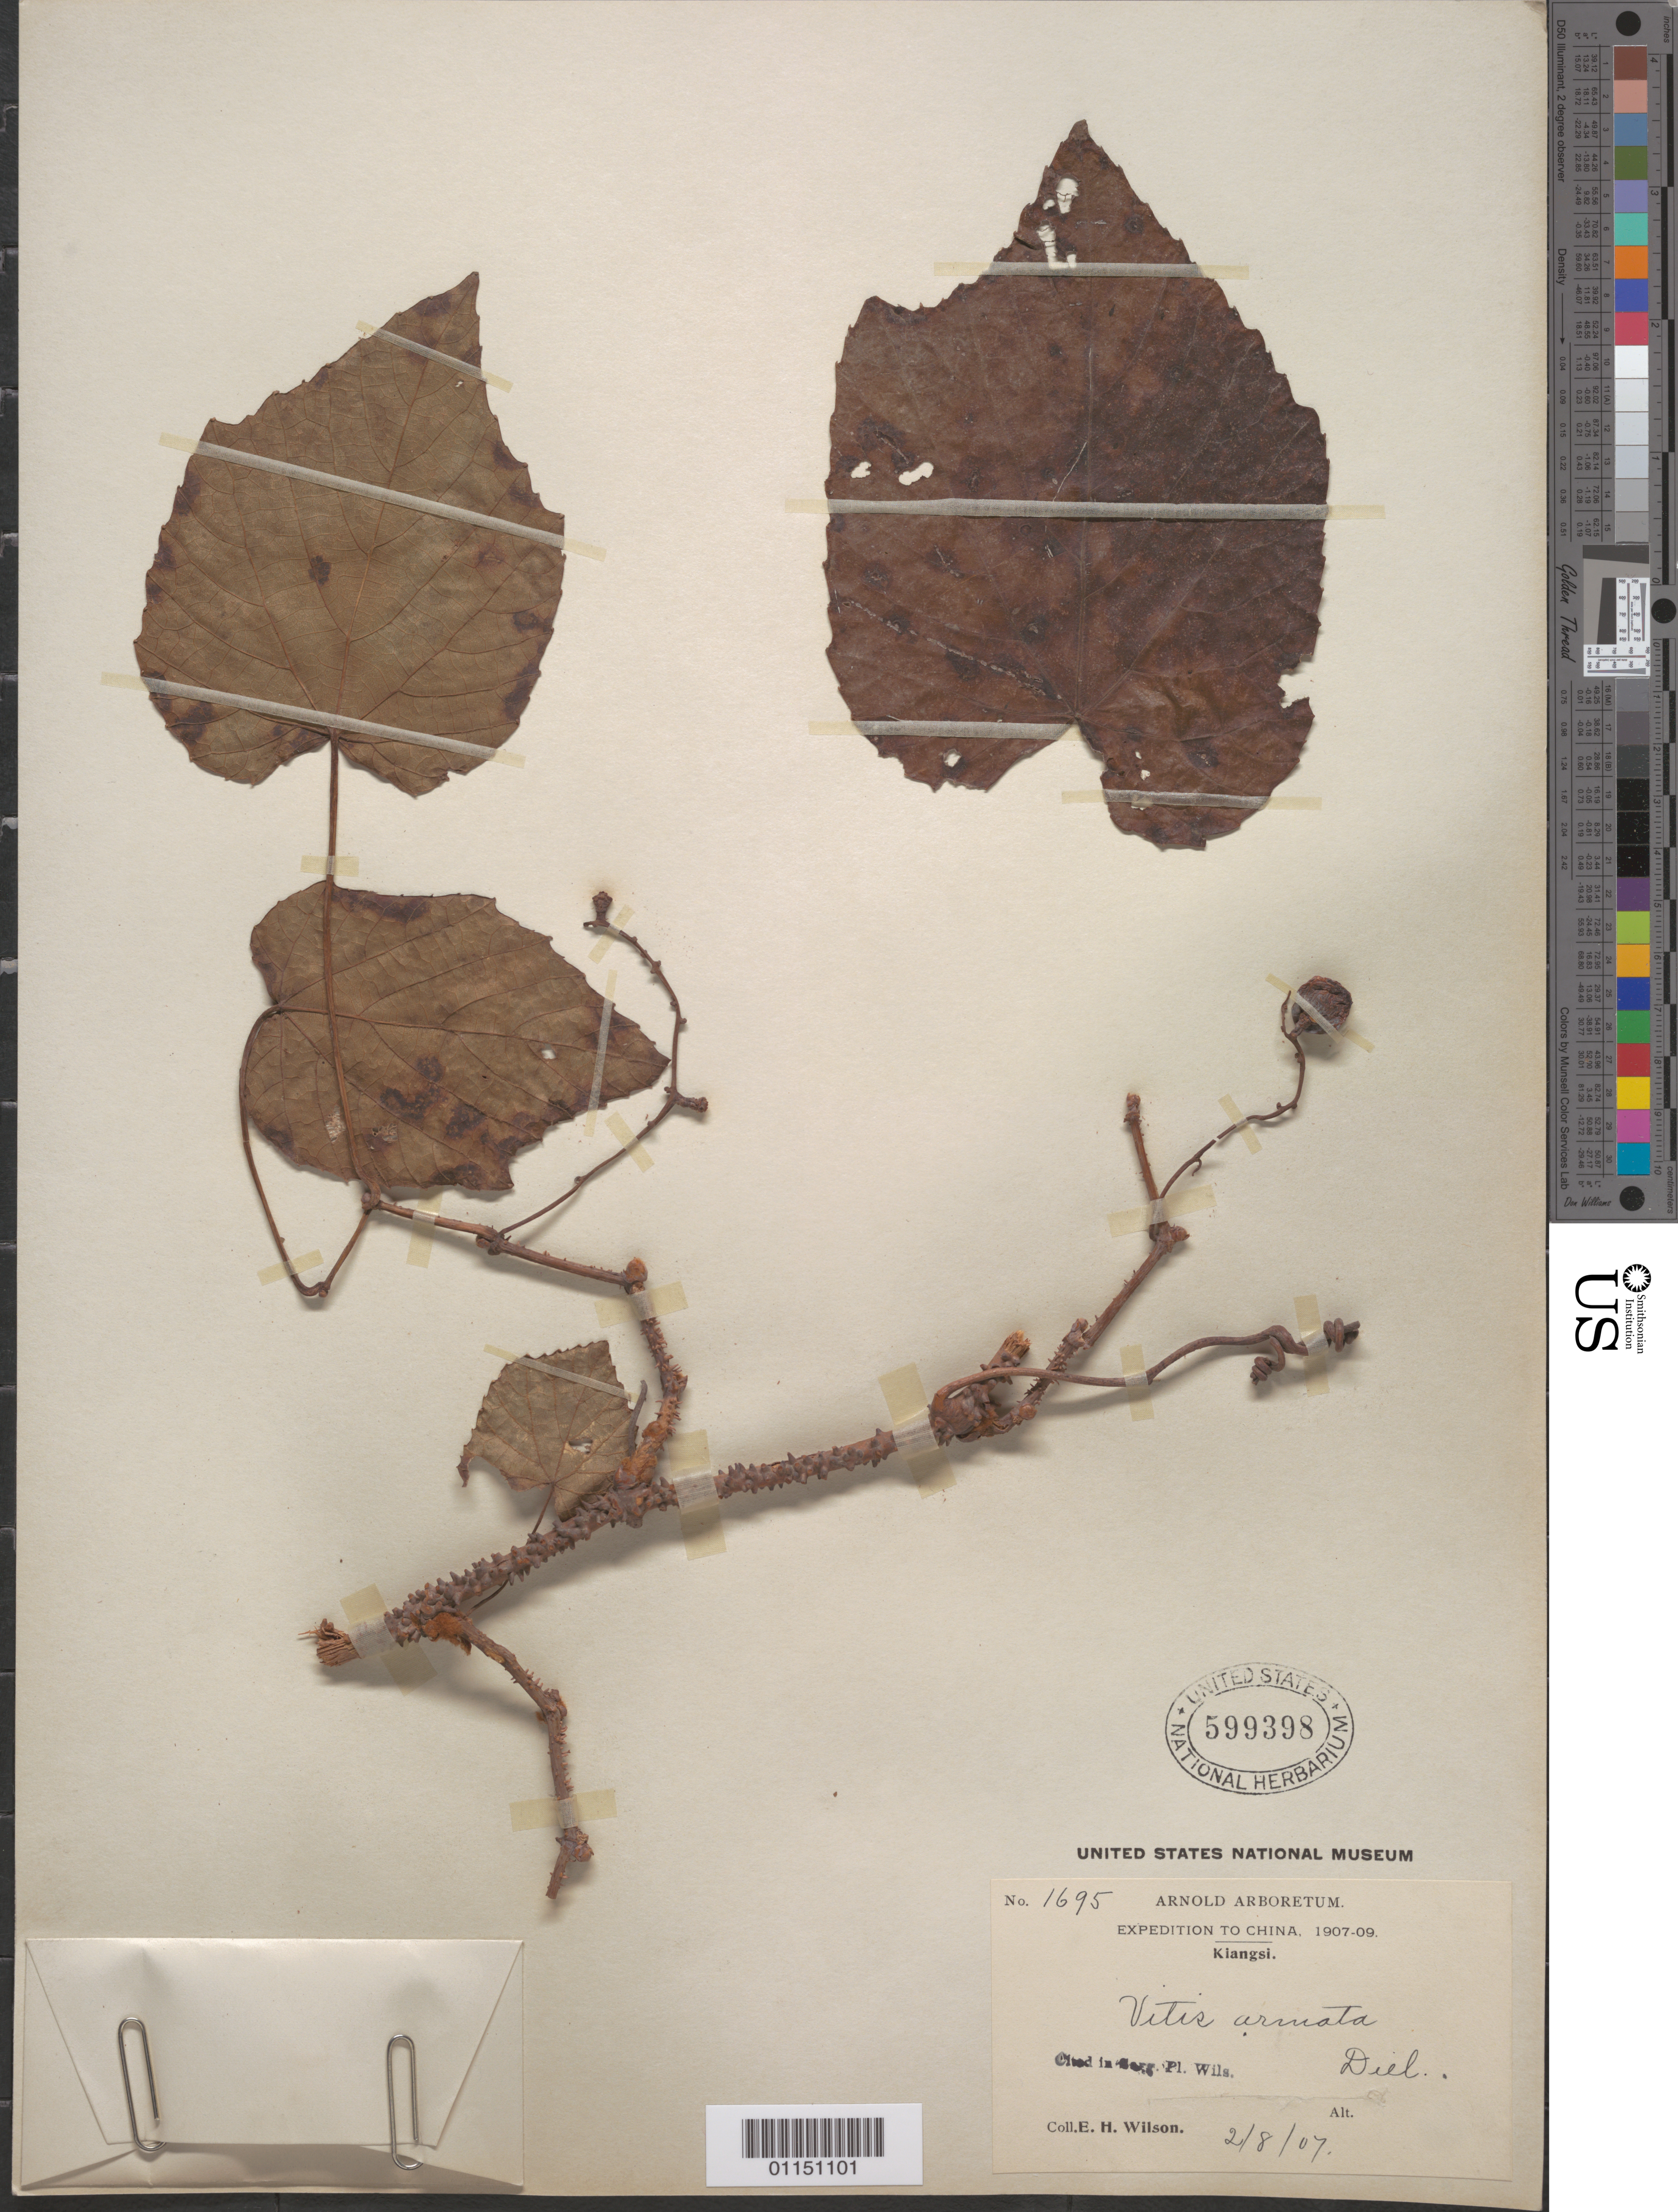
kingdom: Plantae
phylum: Tracheophyta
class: Magnoliopsida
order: Vitales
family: Vitaceae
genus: Vitis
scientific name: Vitis armata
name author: Diels & Gilg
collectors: E. H. Wilson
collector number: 1695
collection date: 1907-08-02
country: China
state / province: Jiangxi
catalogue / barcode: US 599398